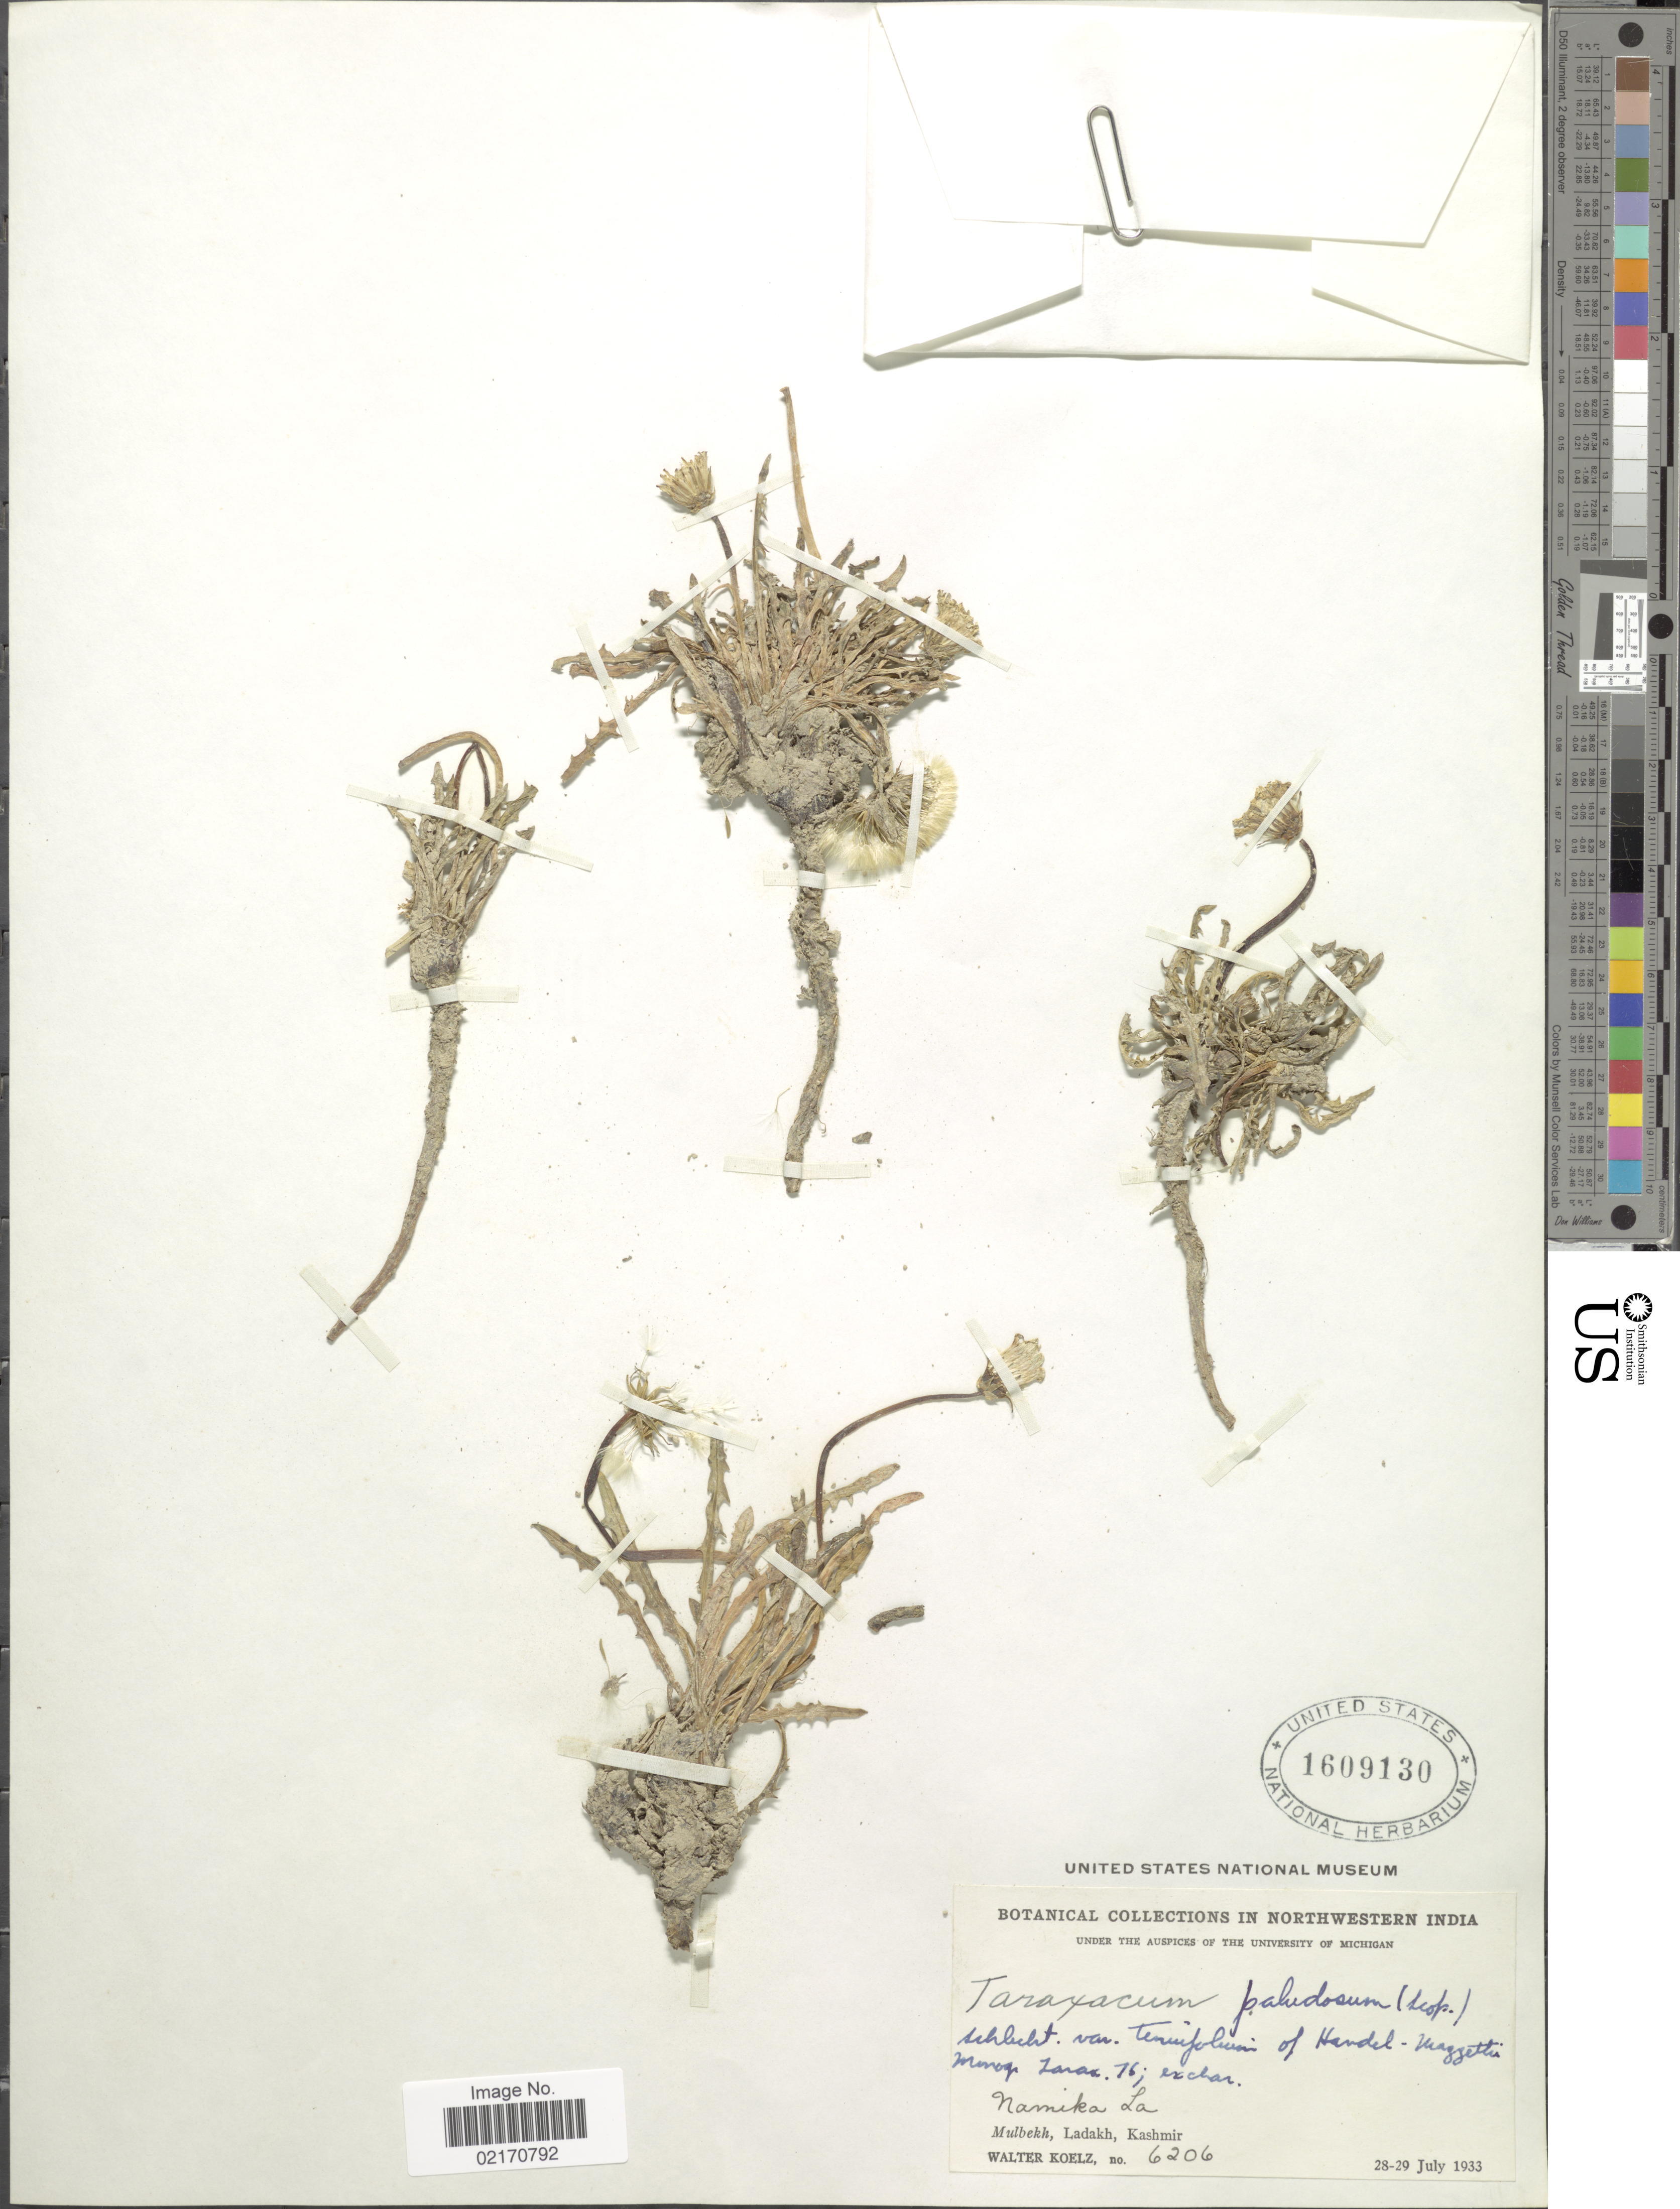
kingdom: Plantae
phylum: Tracheophyta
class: Magnoliopsida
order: Asterales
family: Asteraceae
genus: Taraxacum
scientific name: Taraxacum paludosum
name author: (Scop.) Crép.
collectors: W. N. Koelz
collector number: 6206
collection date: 1933-07-28/1933-07-29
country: India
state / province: Jammu and Kashmir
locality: Northwestern India, Namika La, MUlbekh, Ladakh, Kashmir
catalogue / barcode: US 1609130